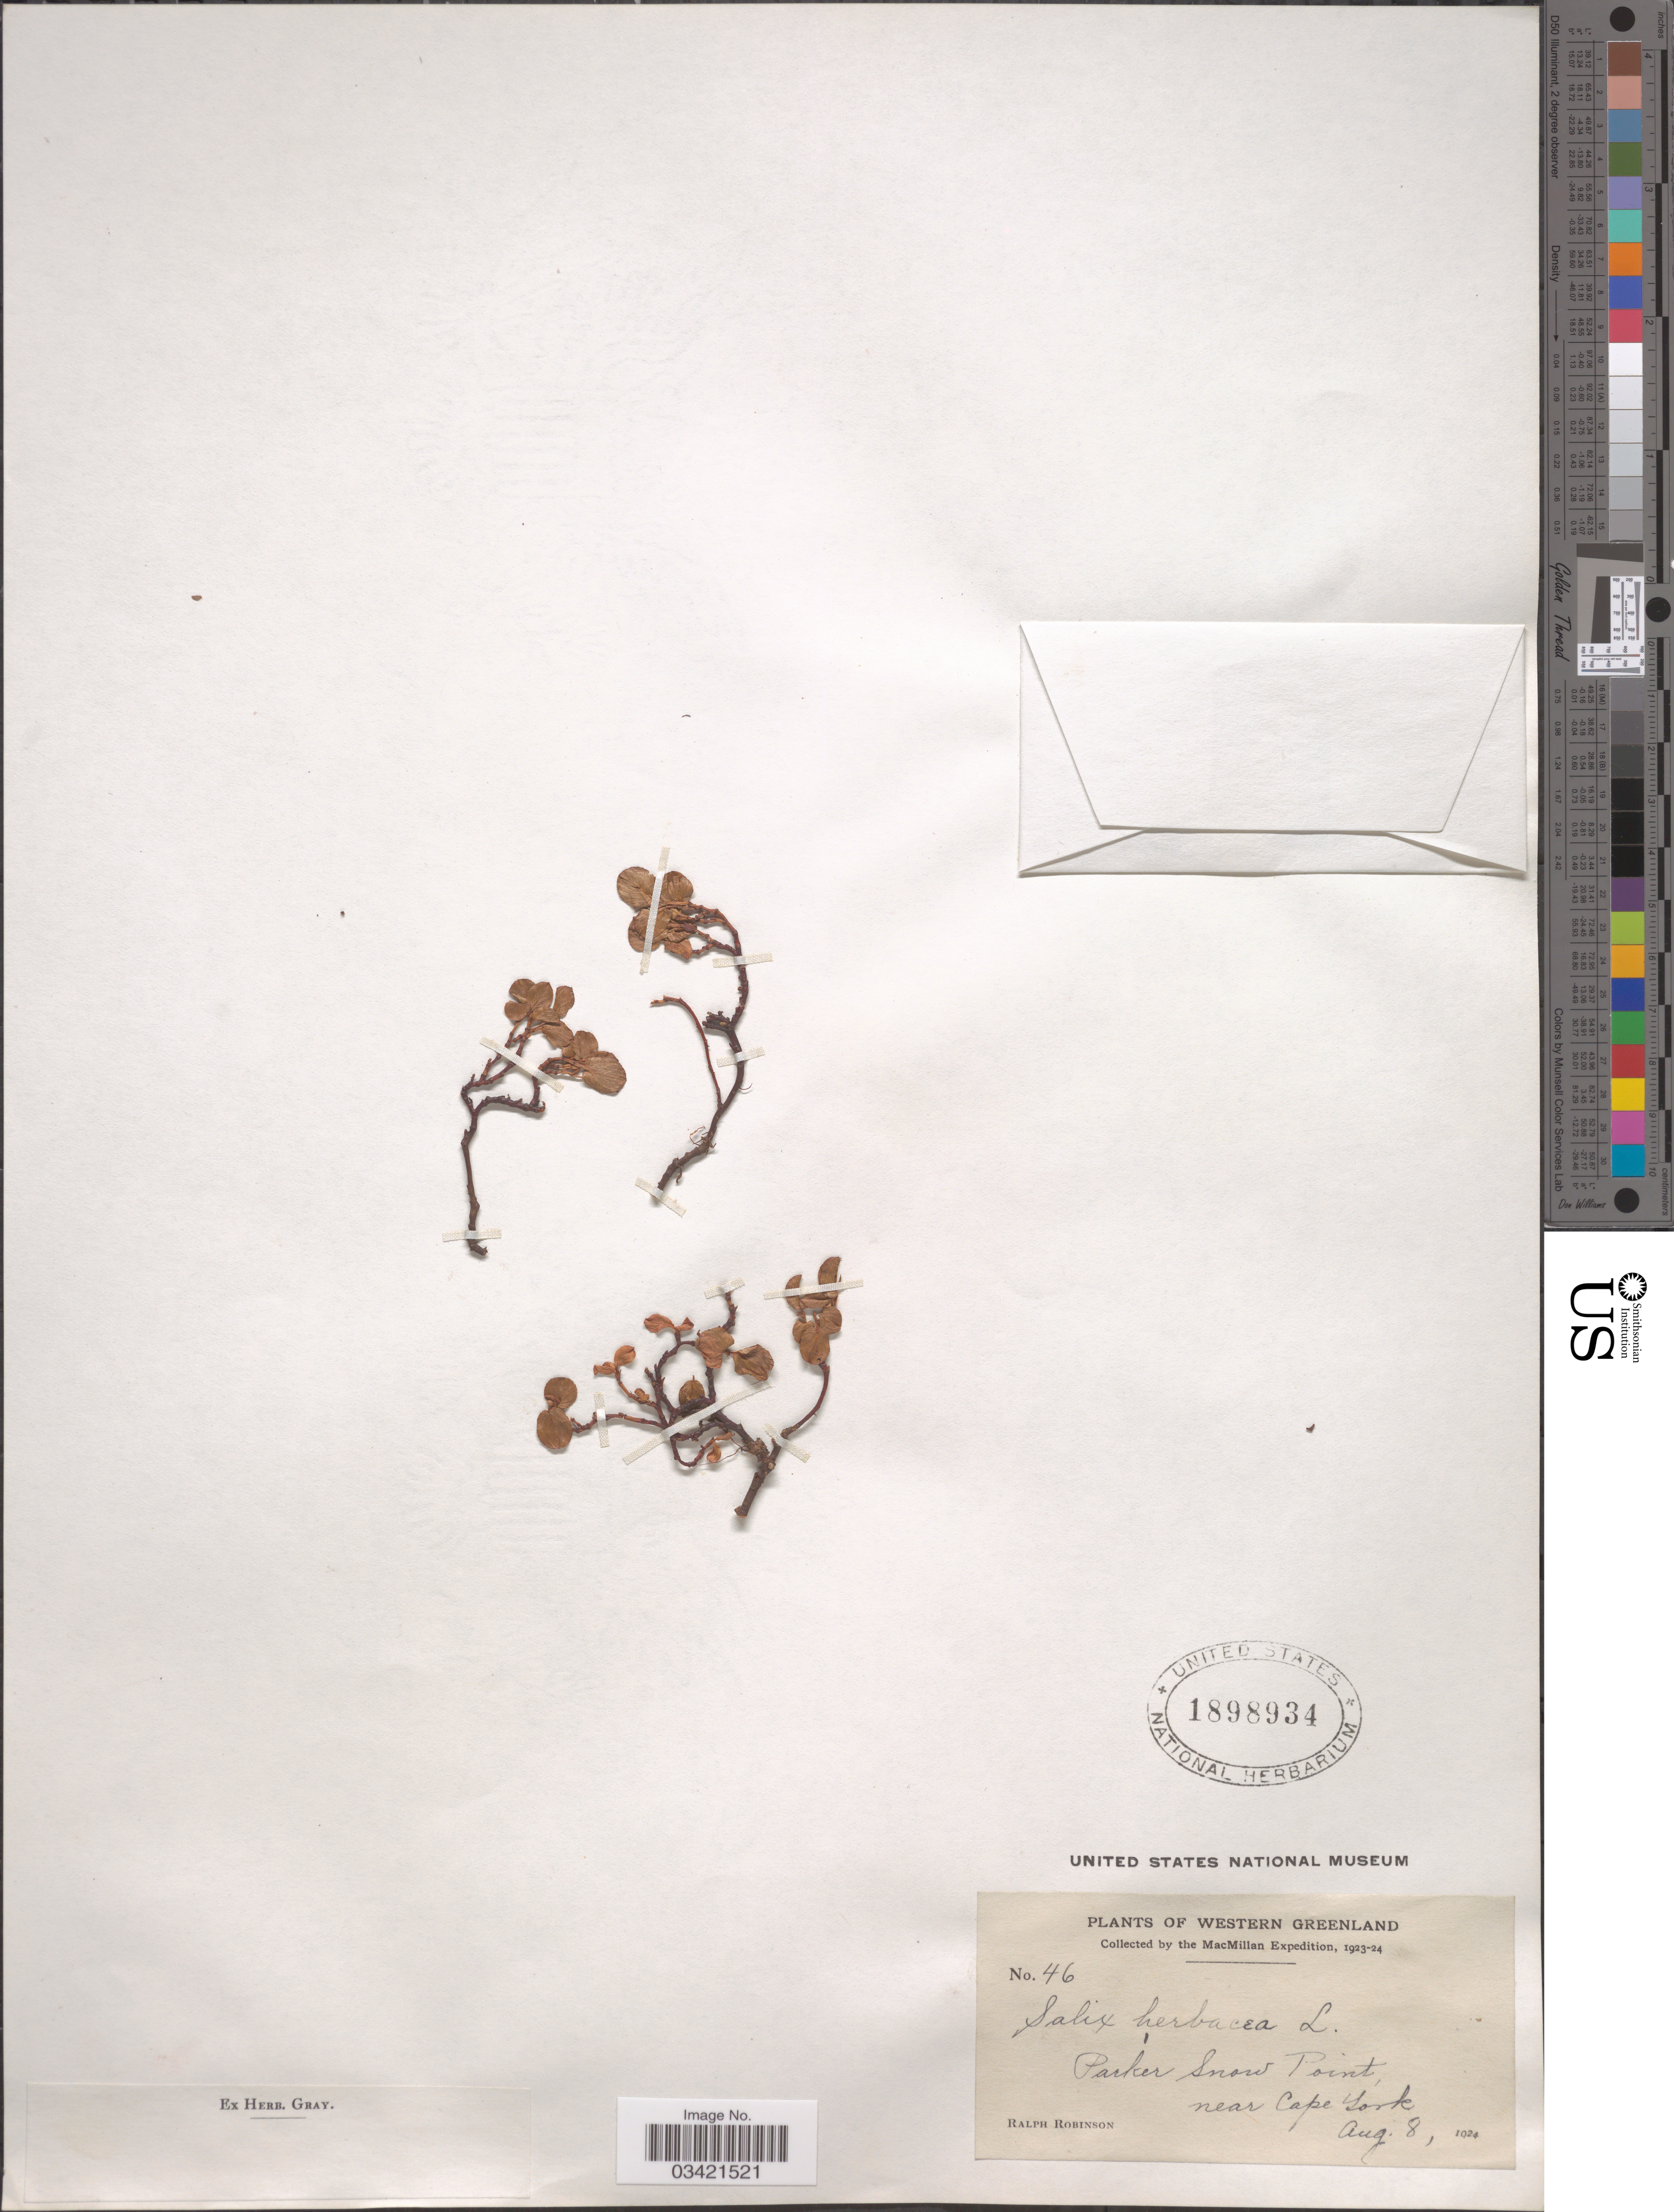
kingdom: Plantae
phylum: Tracheophyta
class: Magnoliopsida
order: Malpighiales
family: Salicaceae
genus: Salix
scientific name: Salix herbacea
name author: L.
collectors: R. Robinson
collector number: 46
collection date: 1924-08-08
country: Greenland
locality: Western Greenland. Parker Snow Point, near Cape York.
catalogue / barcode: US 1898934